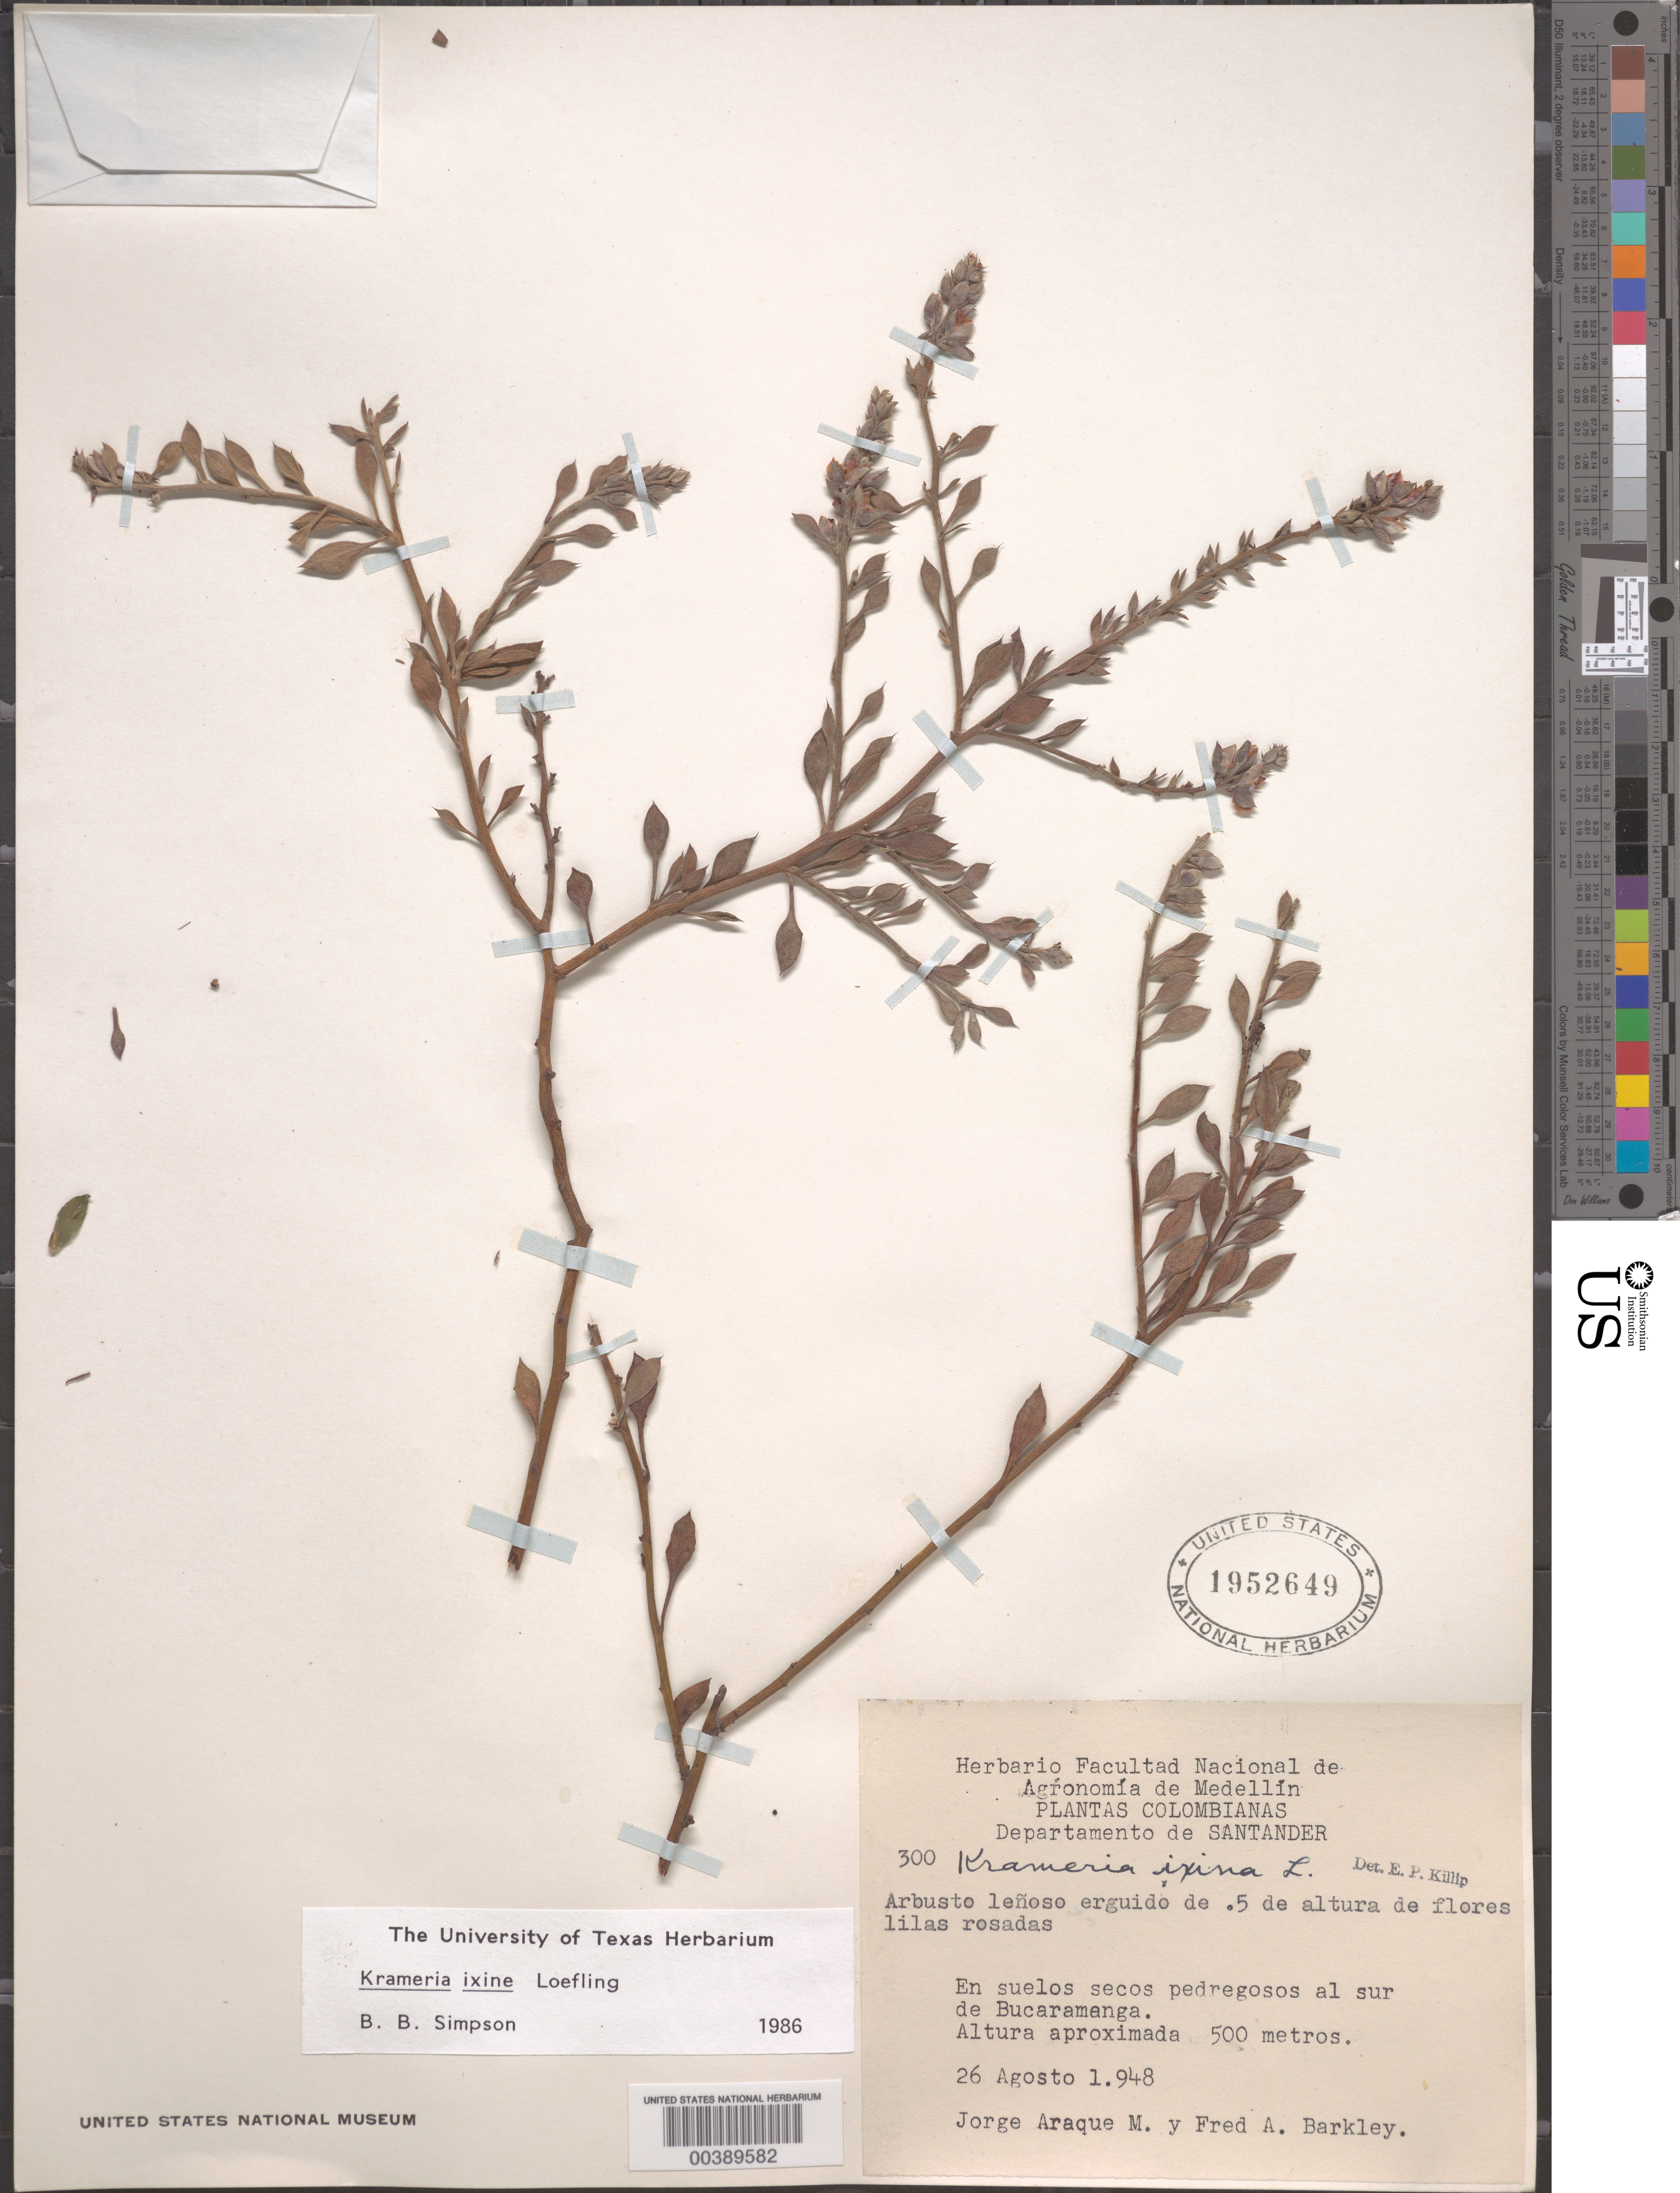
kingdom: Plantae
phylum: Tracheophyta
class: Magnoliopsida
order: Zygophyllales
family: Krameriaceae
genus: Krameria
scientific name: Krameria ixine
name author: L.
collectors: J. Araque Molina & F. A. Barkley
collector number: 300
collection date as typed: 26 Aug 1948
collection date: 1948-08-26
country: Colombia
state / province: Santander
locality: Sur de Bucaramanga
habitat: En suelos secos pedregosos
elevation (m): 500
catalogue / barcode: US 1952649